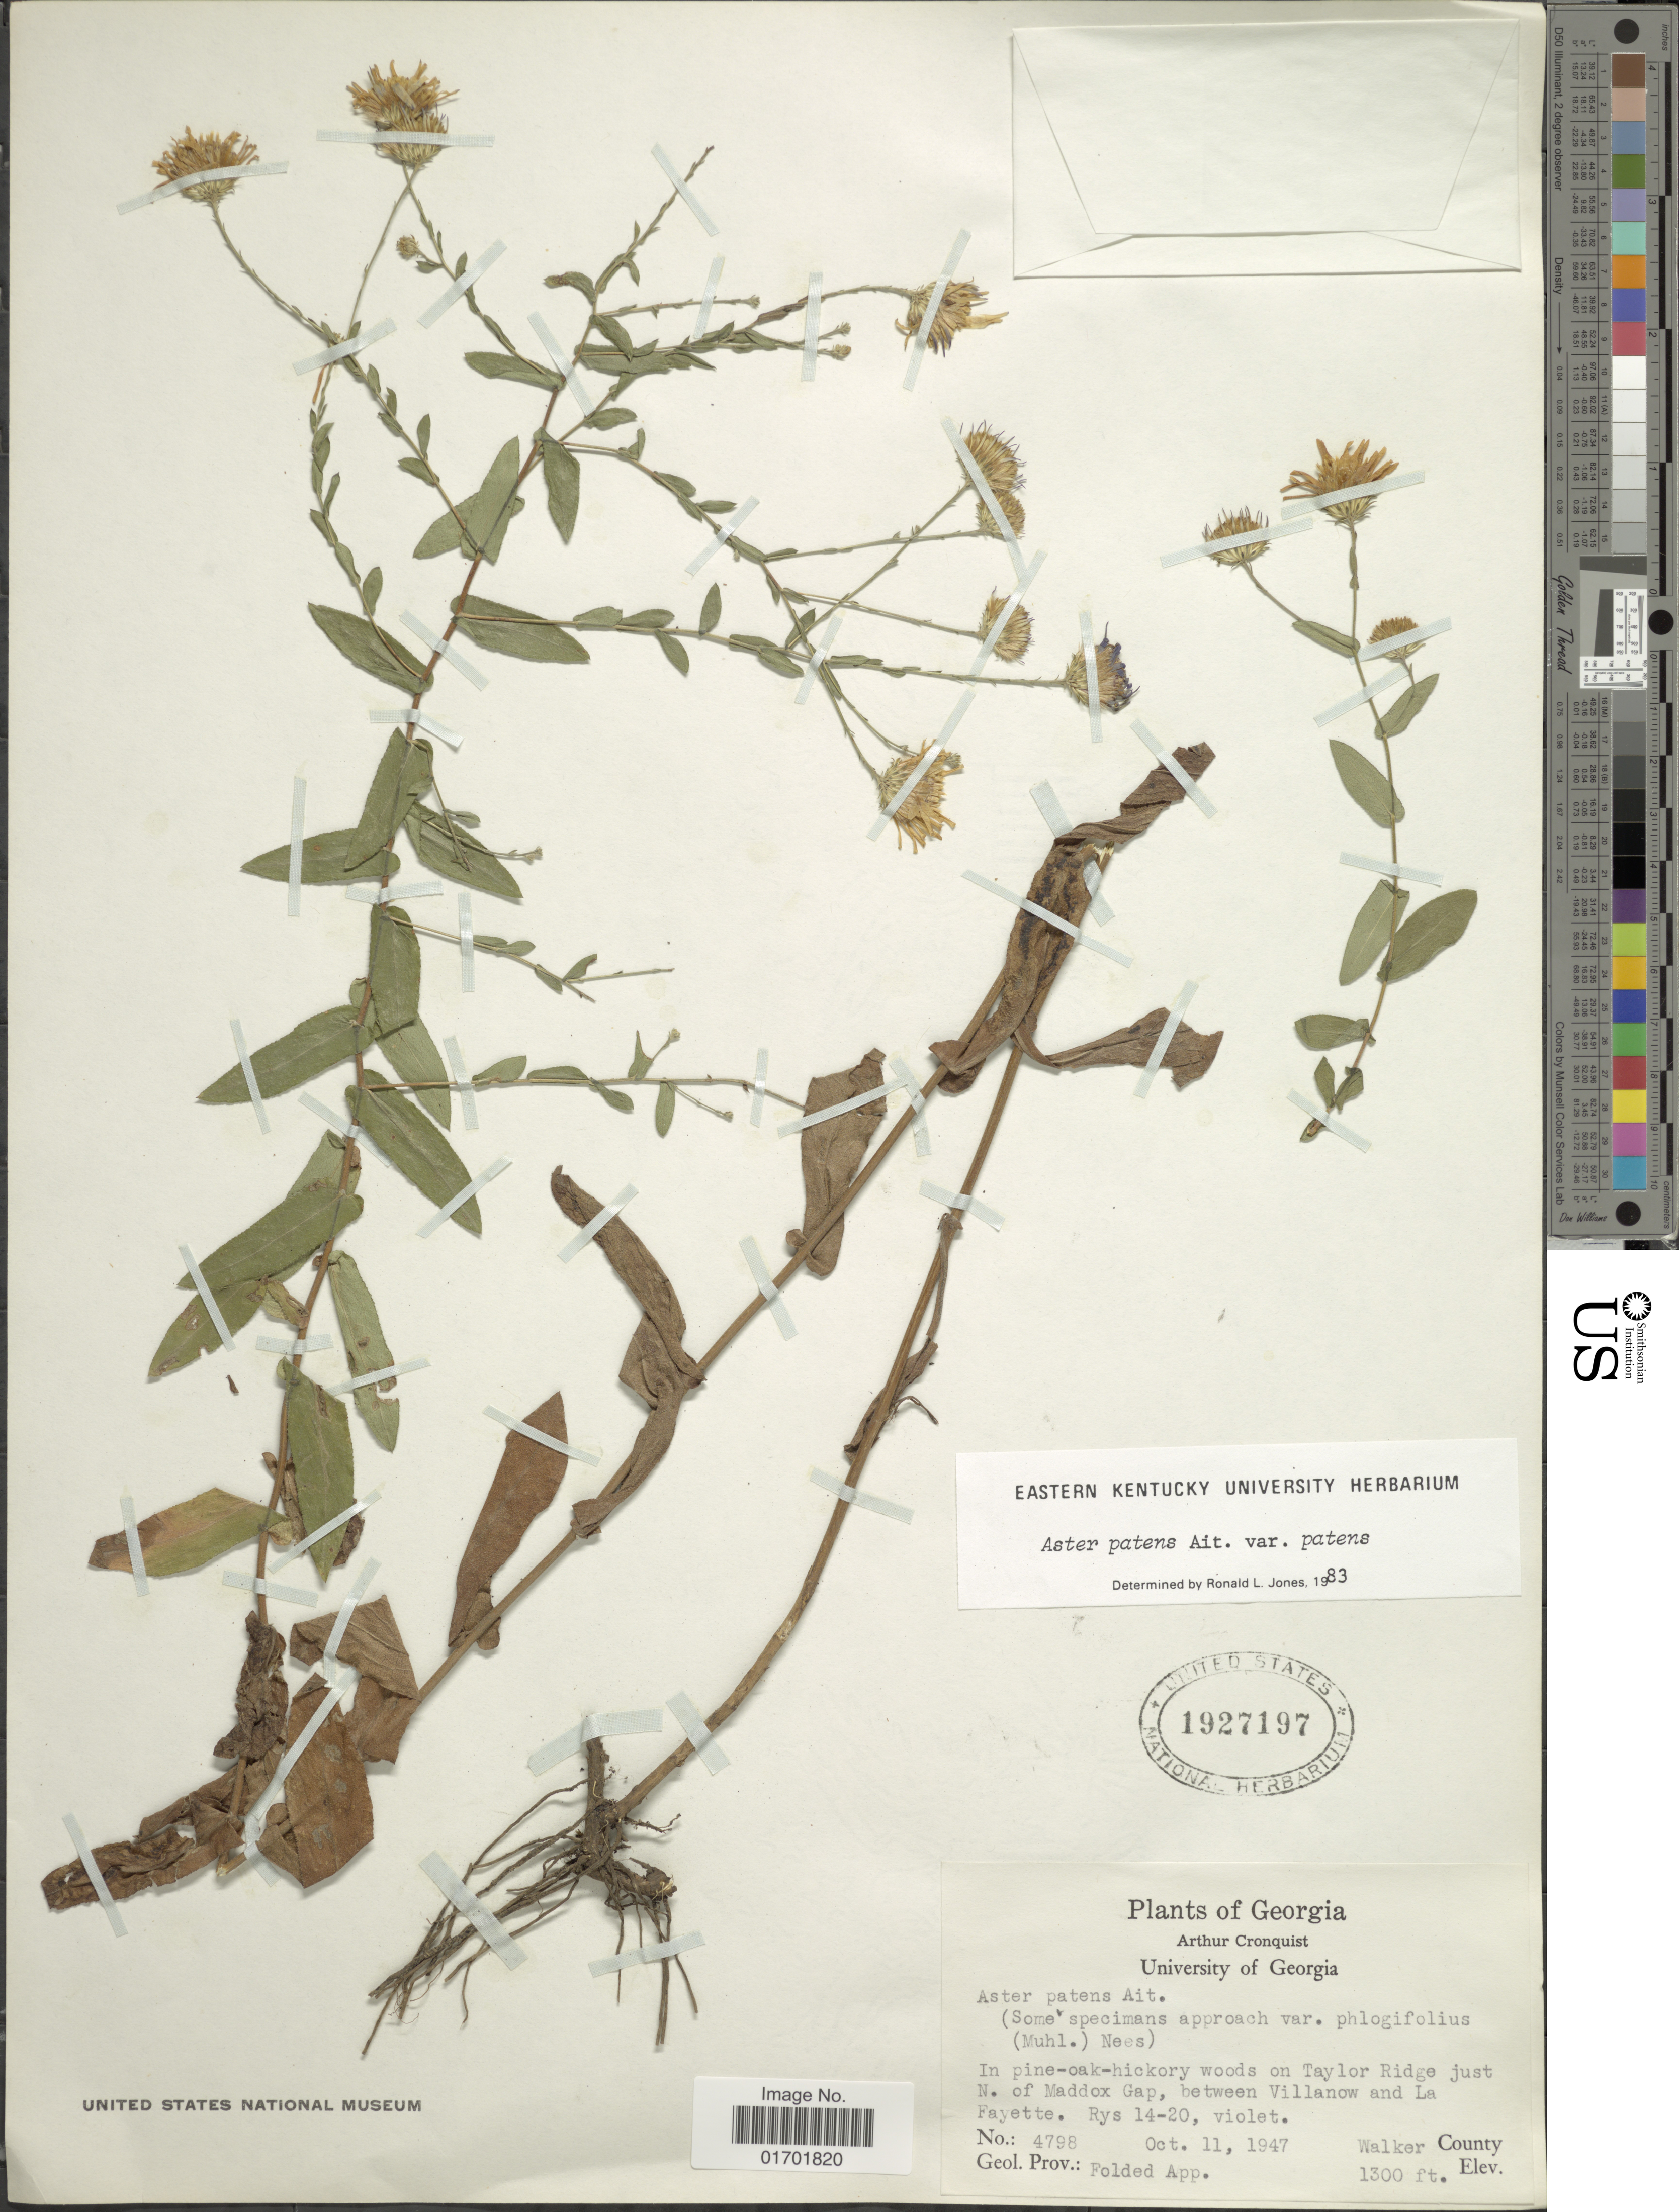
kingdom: Plantae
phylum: Tracheophyta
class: Magnoliopsida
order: Asterales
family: Asteraceae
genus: Symphyotrichum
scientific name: Symphyotrichum patens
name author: (Aiton) G.L. Nesom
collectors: A. J. Cronquist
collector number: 4798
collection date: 1947-10-11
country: United States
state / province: Georgia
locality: Walker County, on Taylor Ridge just N. of Maddox Gap, between Villanow and La Fayette. Geol. Prov.: Folded App.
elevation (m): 396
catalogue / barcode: US 1927197